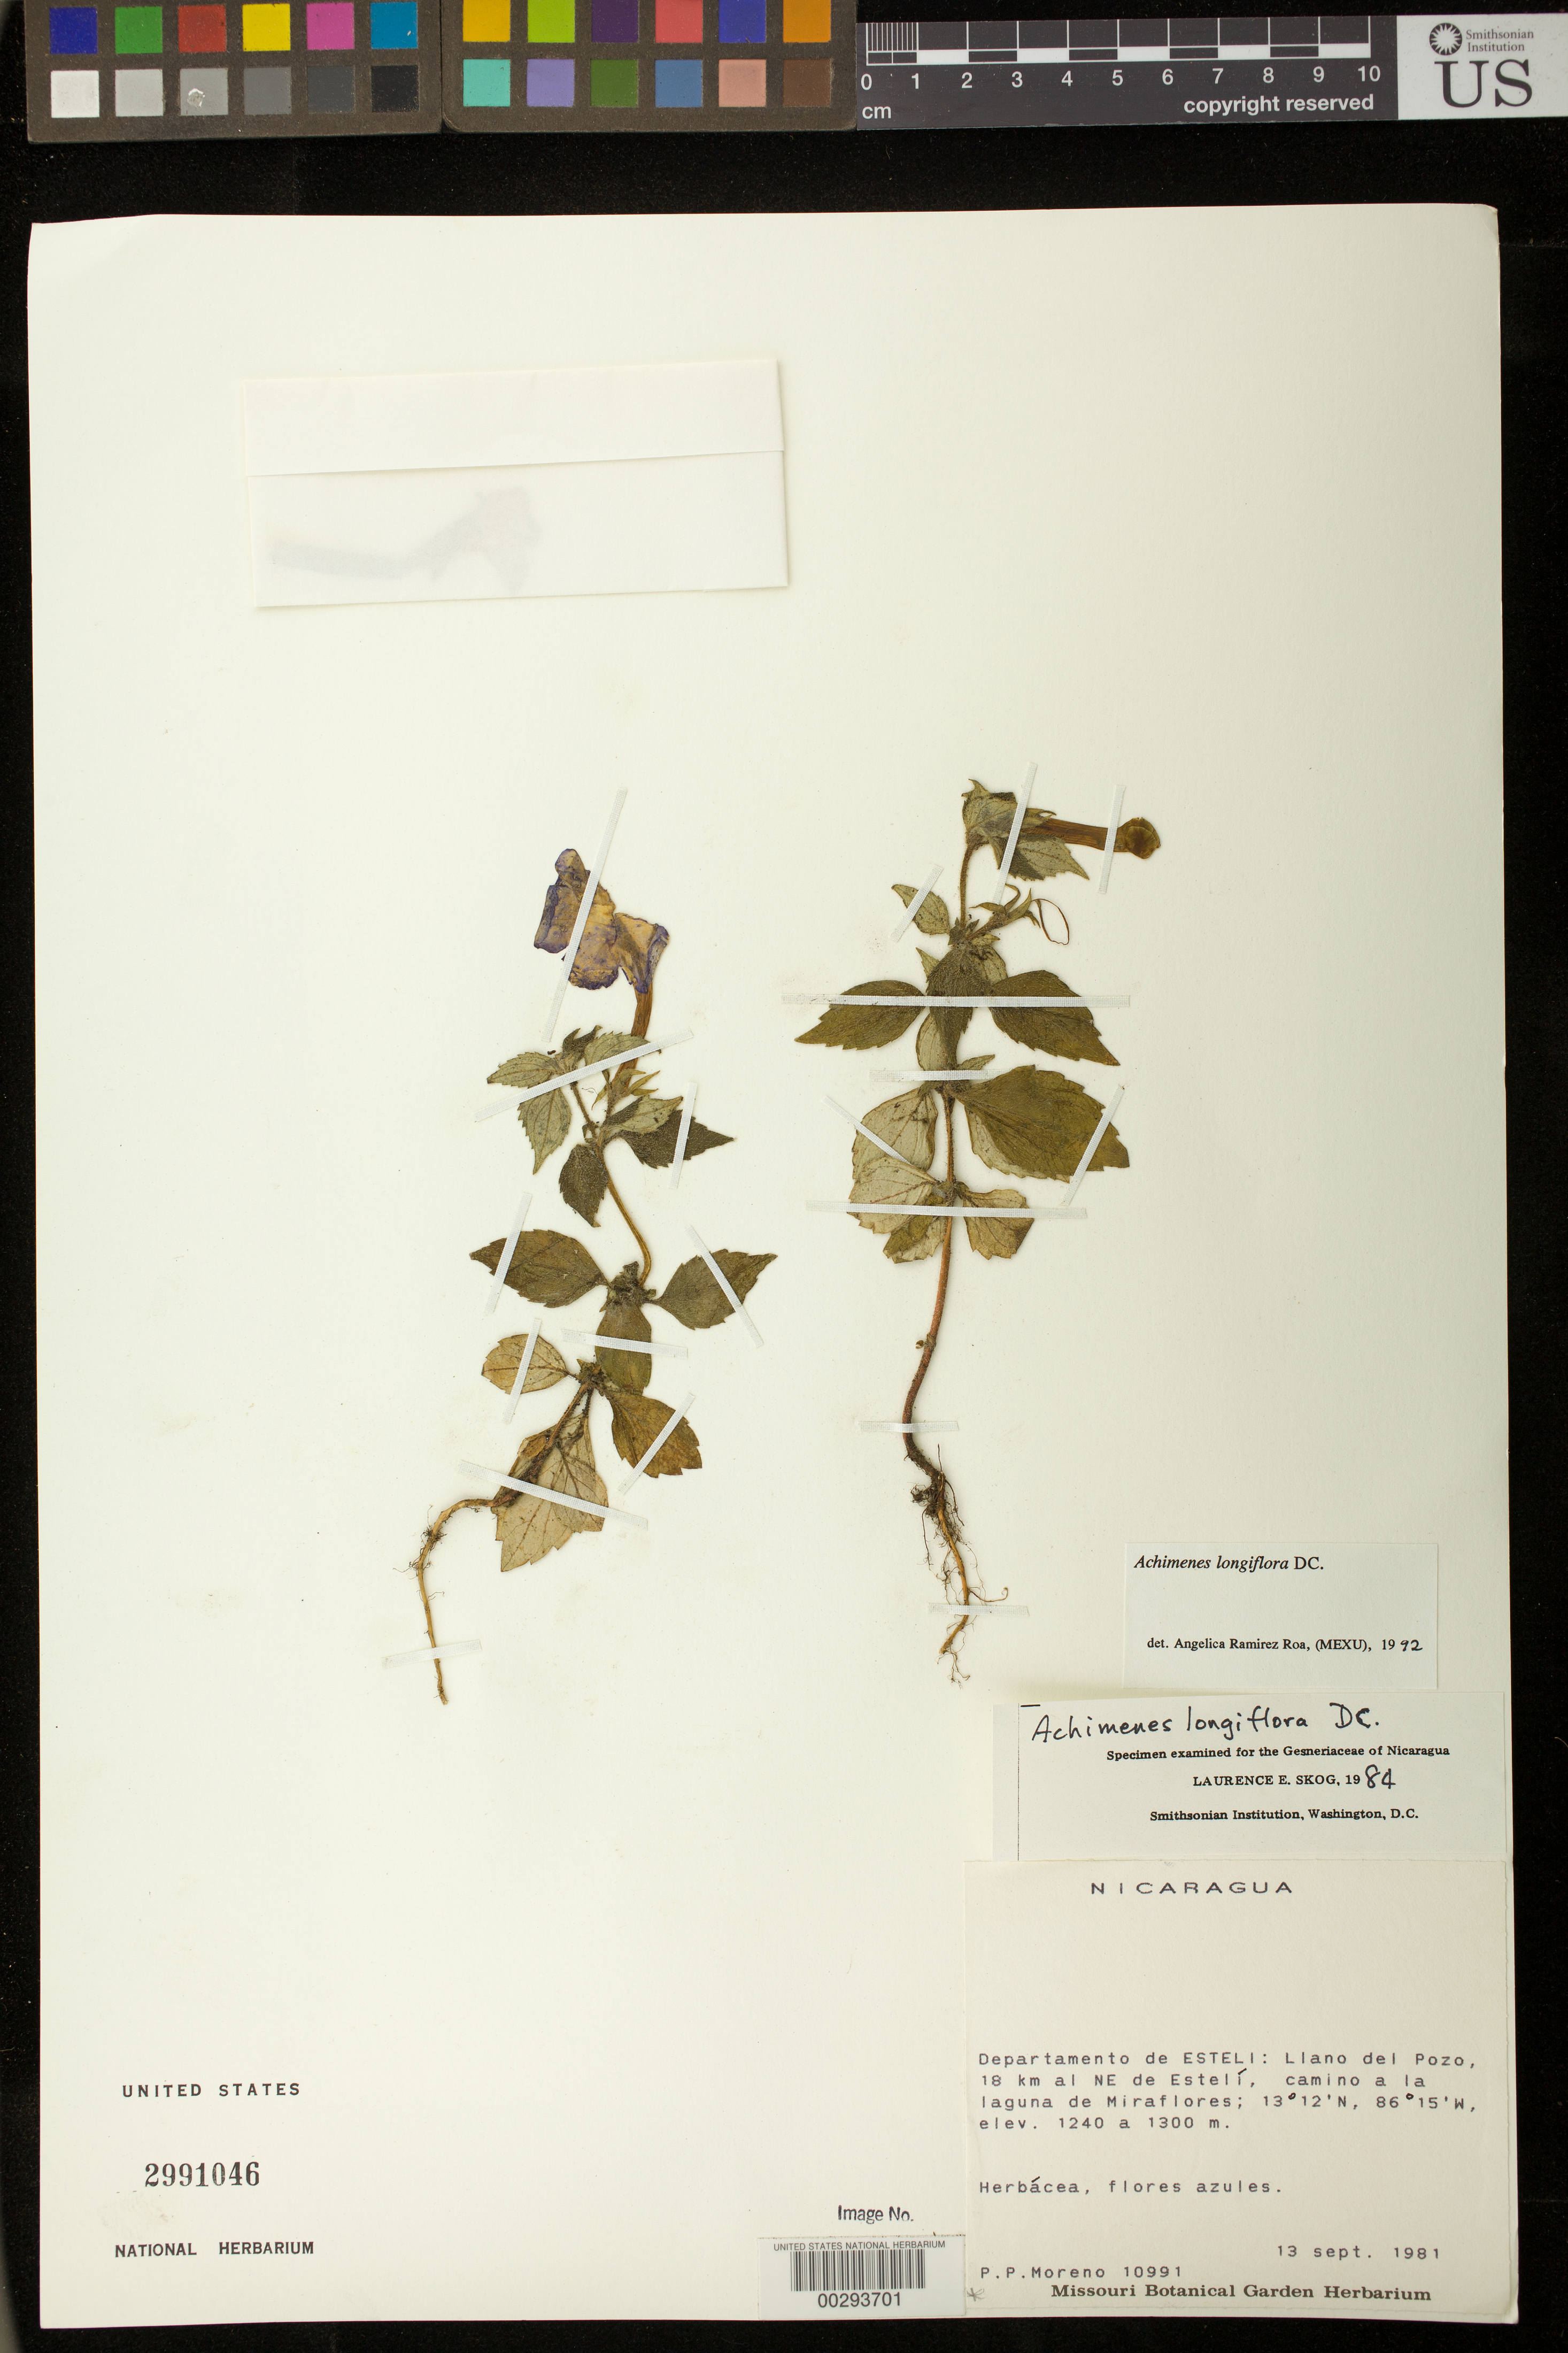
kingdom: Plantae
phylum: Tracheophyta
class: Magnoliopsida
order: Lamiales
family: Gesneriaceae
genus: Achimenes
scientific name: Achimenes longiflora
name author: DC.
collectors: P. Moreno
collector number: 10991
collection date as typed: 13 Sep 1981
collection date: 1981-09-13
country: Nicaragua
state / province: Esteli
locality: Llano del Pozo, 18 km NE of Esteli, road to Laguna de Miraflores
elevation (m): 1240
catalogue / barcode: US 2991046